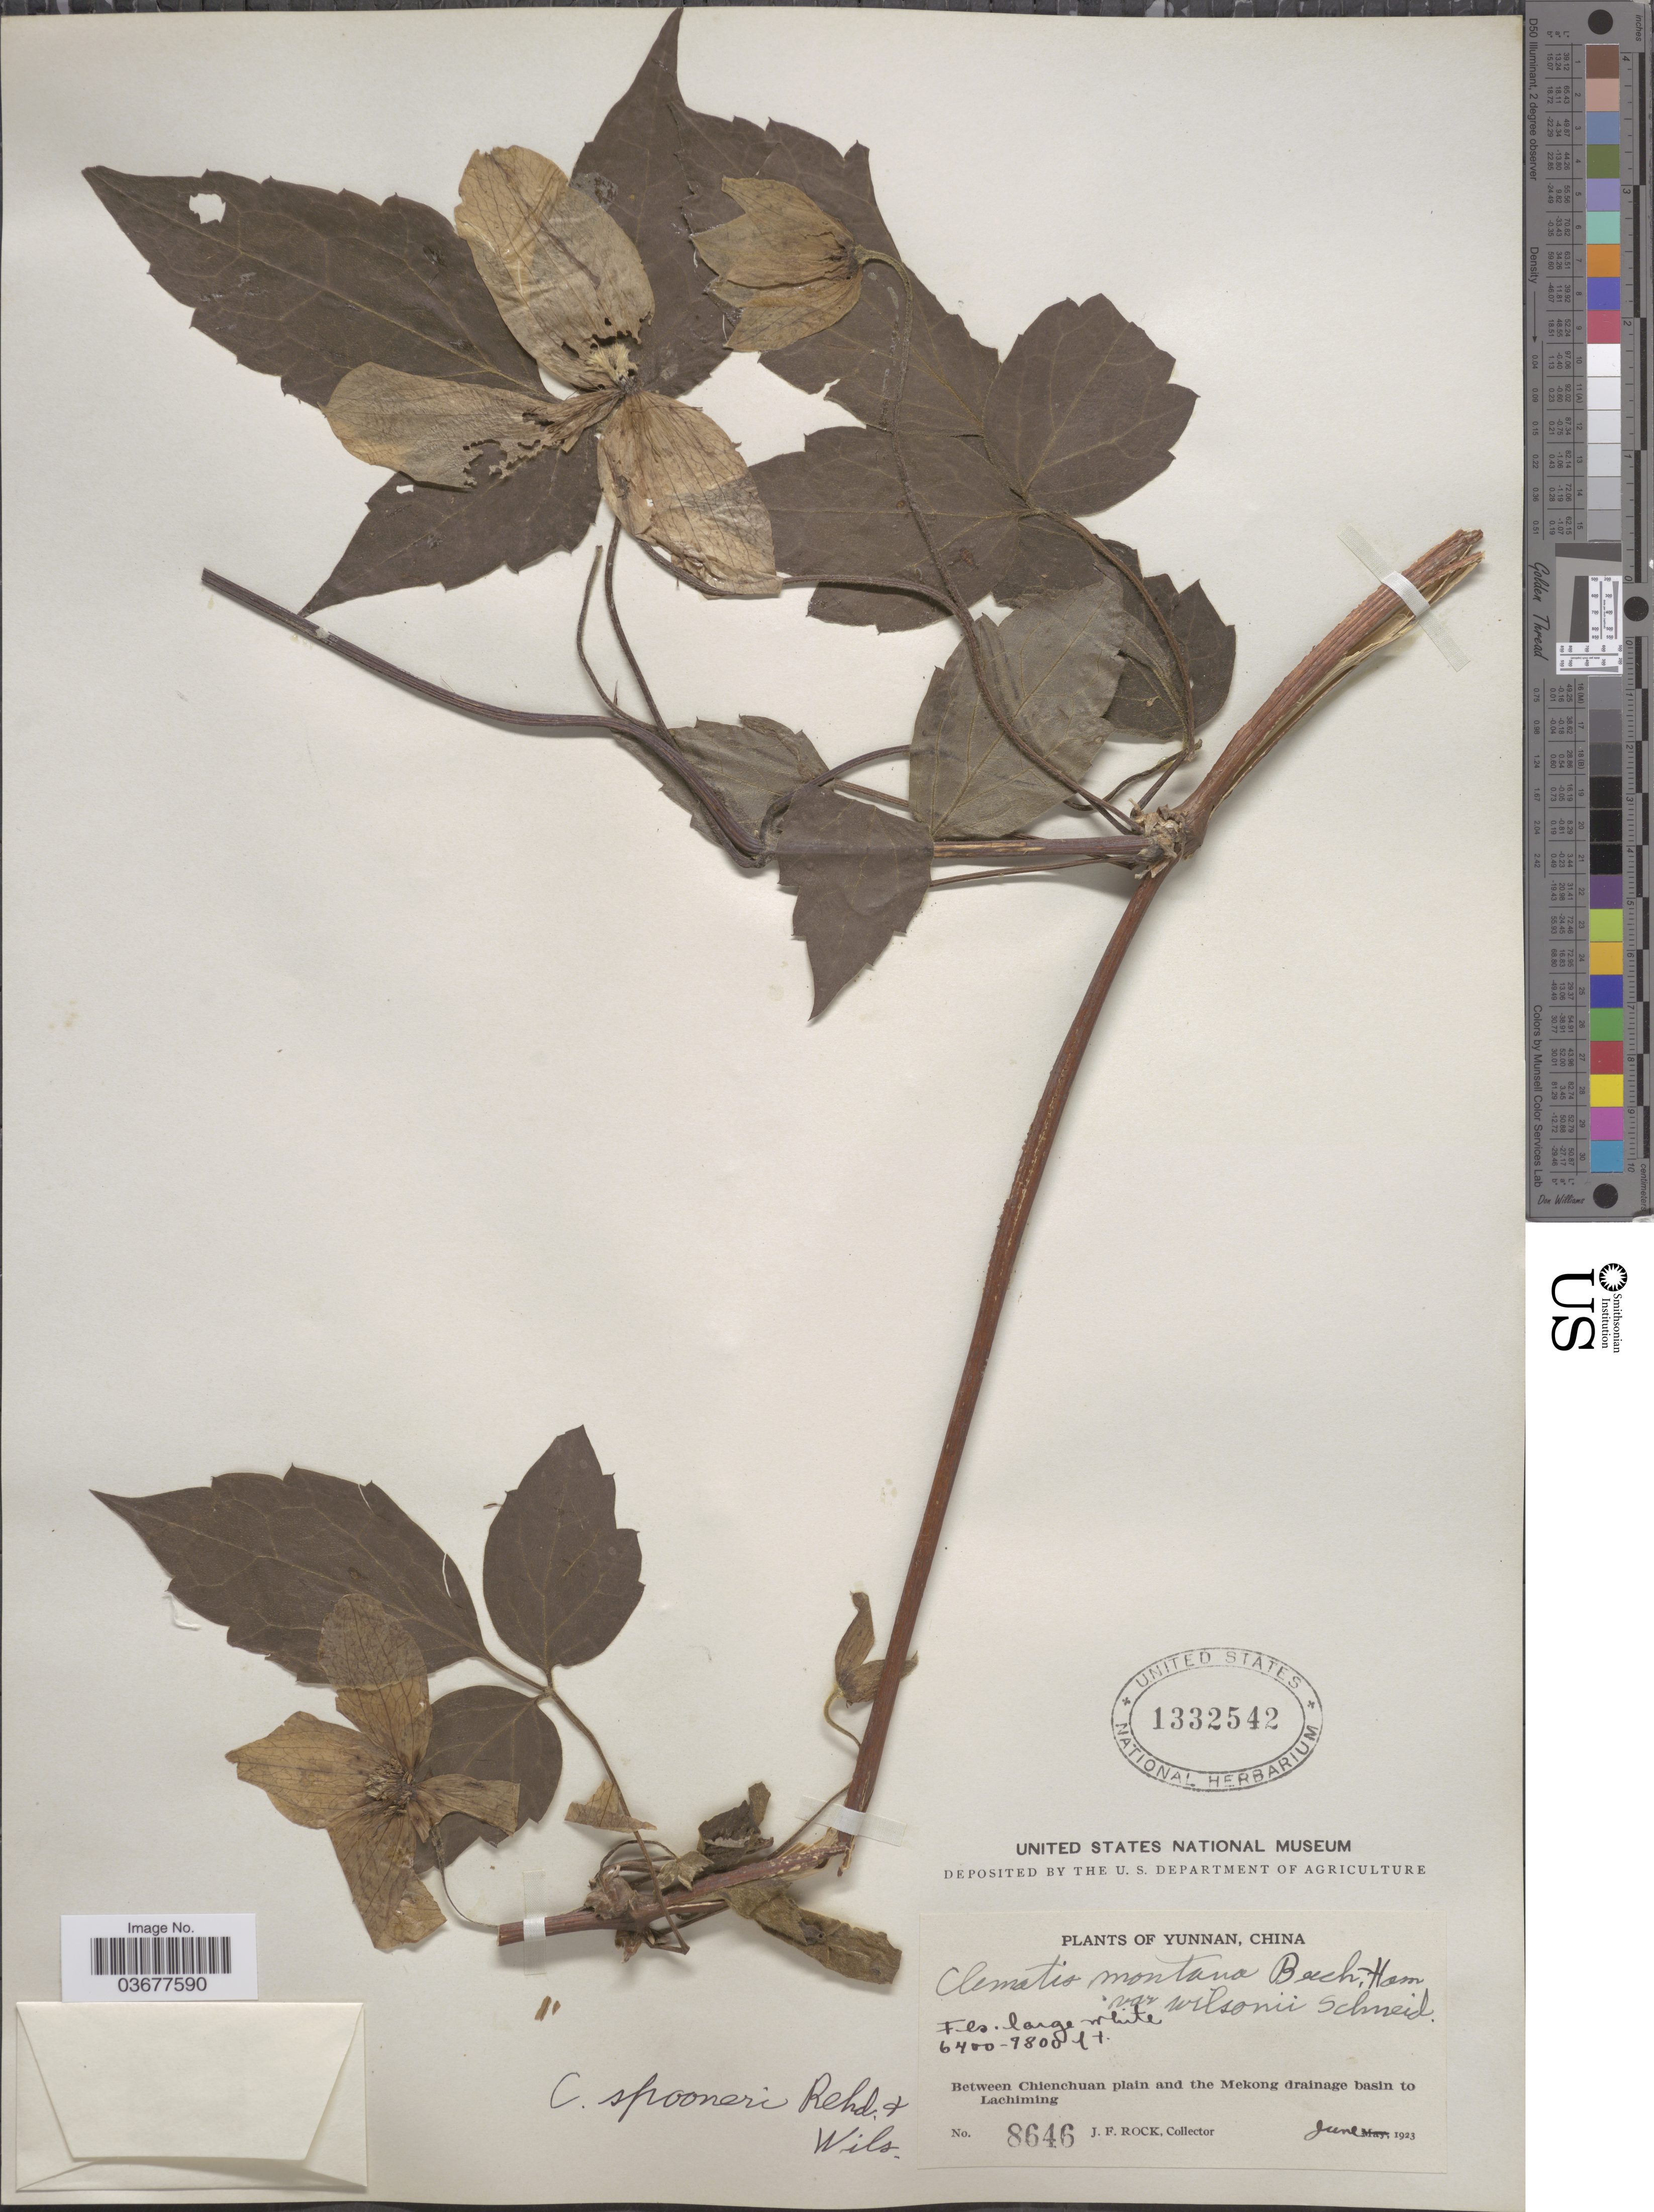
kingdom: Plantae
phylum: Tracheophyta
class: Magnoliopsida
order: Ranunculales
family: Ranunculaceae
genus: Clematis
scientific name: Clematis spooneri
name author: Rehder & E.H. Wilson in Sarg.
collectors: J. Rock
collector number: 8646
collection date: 1923-06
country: China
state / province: Yunnan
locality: Between Chienchuan plain and the Mekong drainage basin to Lachiming.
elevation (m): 1951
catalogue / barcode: US 1332542